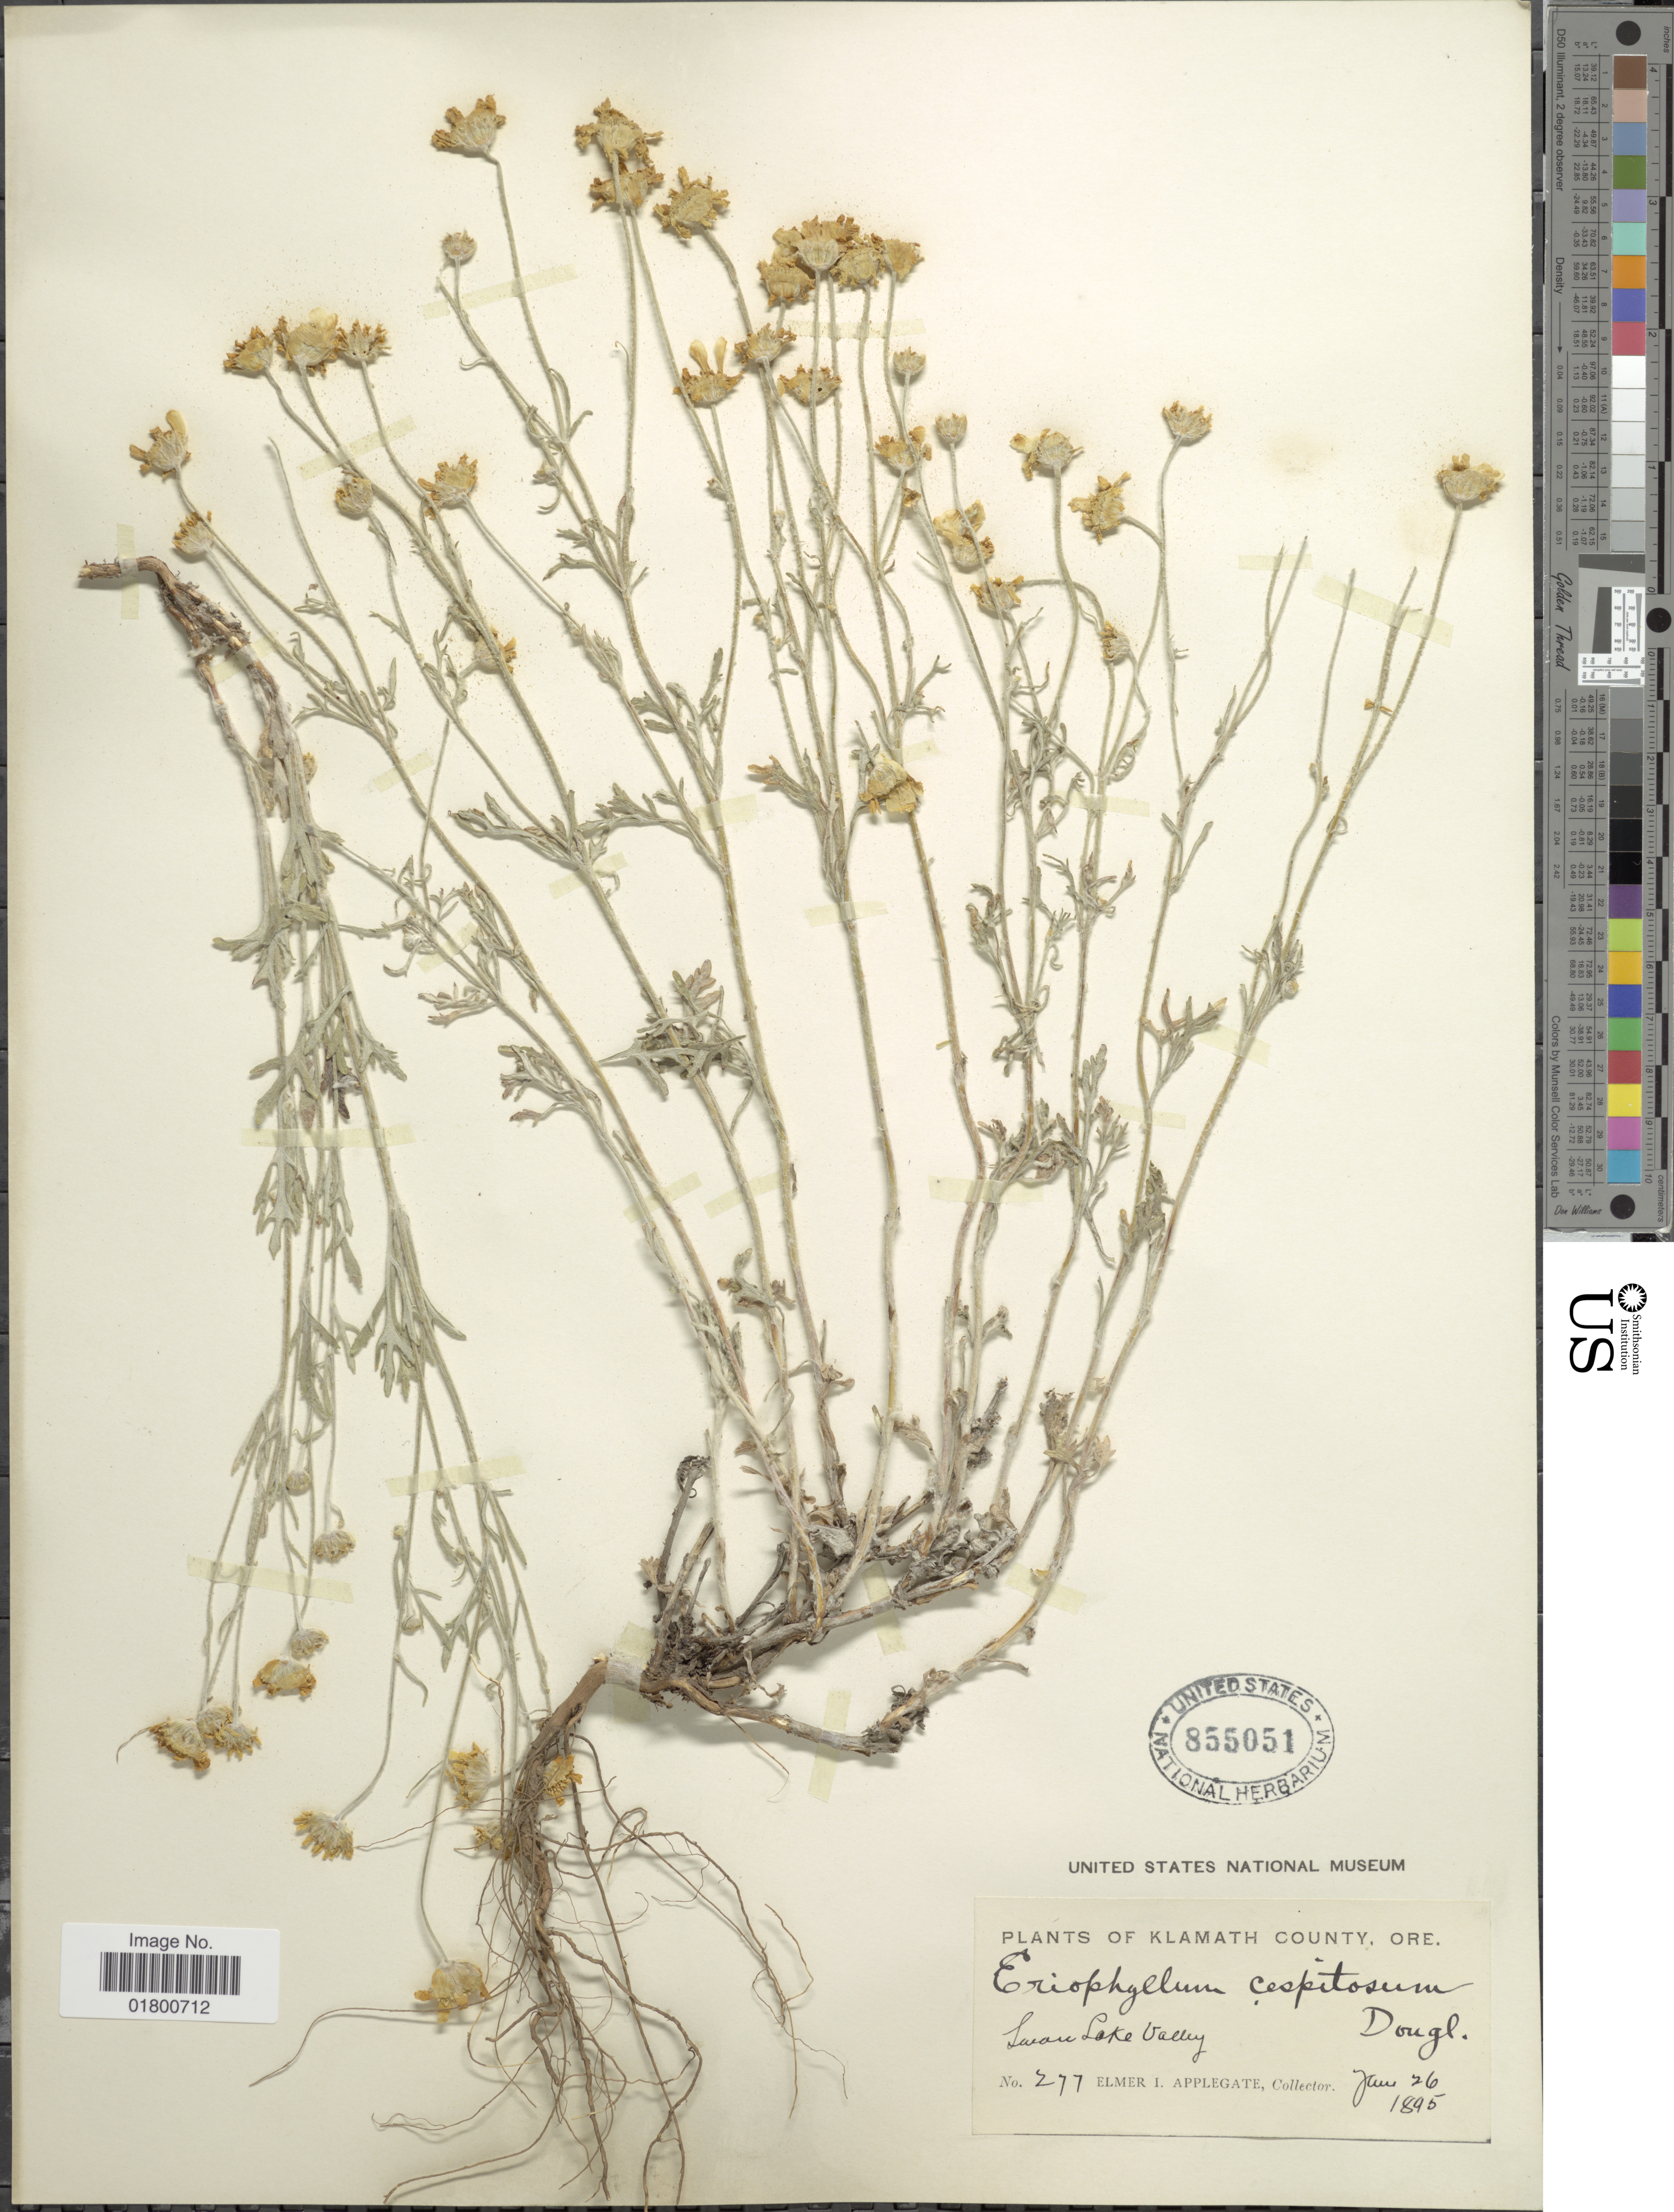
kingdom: Plantae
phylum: Tracheophyta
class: Magnoliopsida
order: Asterales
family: Asteraceae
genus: Eriophyllum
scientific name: Eriophyllum sp.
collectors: E. I. Applegate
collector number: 277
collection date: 1895-07-26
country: United States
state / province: Oregon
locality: Klamath County, Ore., Swan Lake Valley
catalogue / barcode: US 855051